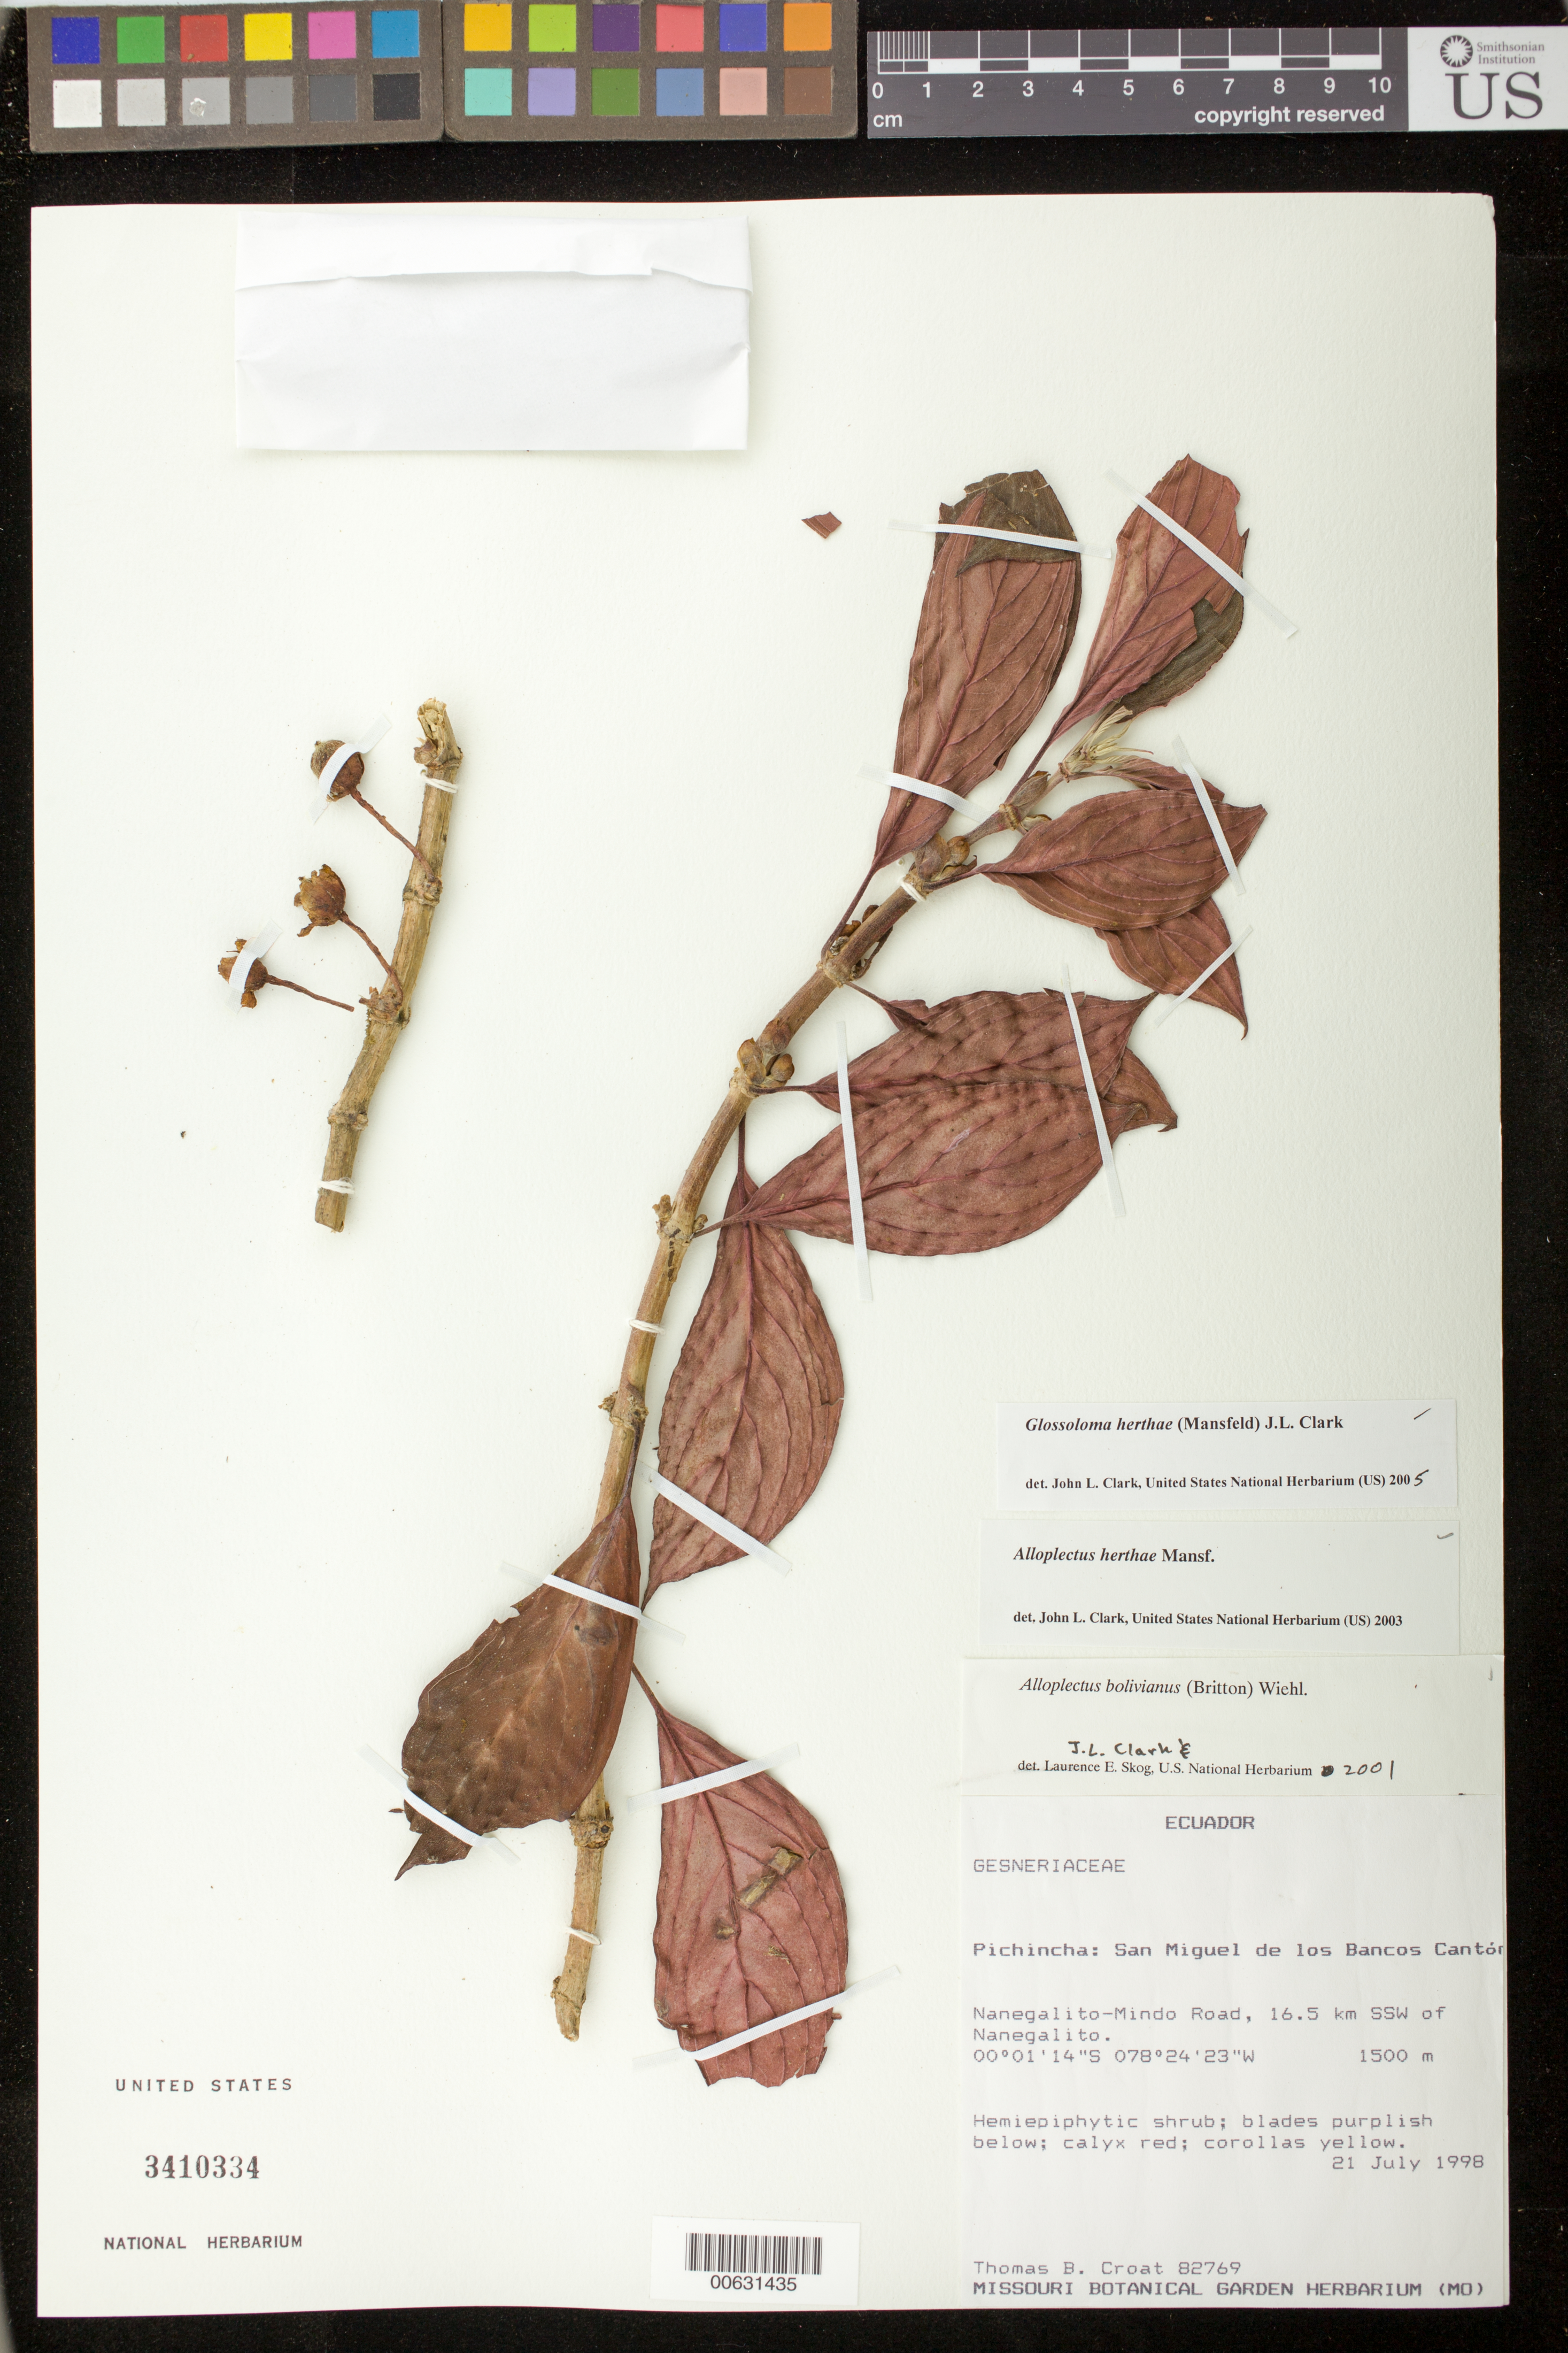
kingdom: Plantae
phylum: Tracheophyta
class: Magnoliopsida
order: Lamiales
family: Gesneriaceae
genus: Glossoloma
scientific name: Glossoloma herthae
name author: (Mansf.) J.L. Clark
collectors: T. B. Croat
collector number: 82769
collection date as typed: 21 Jul 1998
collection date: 1998-07-21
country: Ecuador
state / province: Pichincha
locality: San Miguel de los Bancos Cantón; Nanegalito-Mindo Road, 16.5 km SSW of Nanegalito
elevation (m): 1500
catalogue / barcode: US 3410334